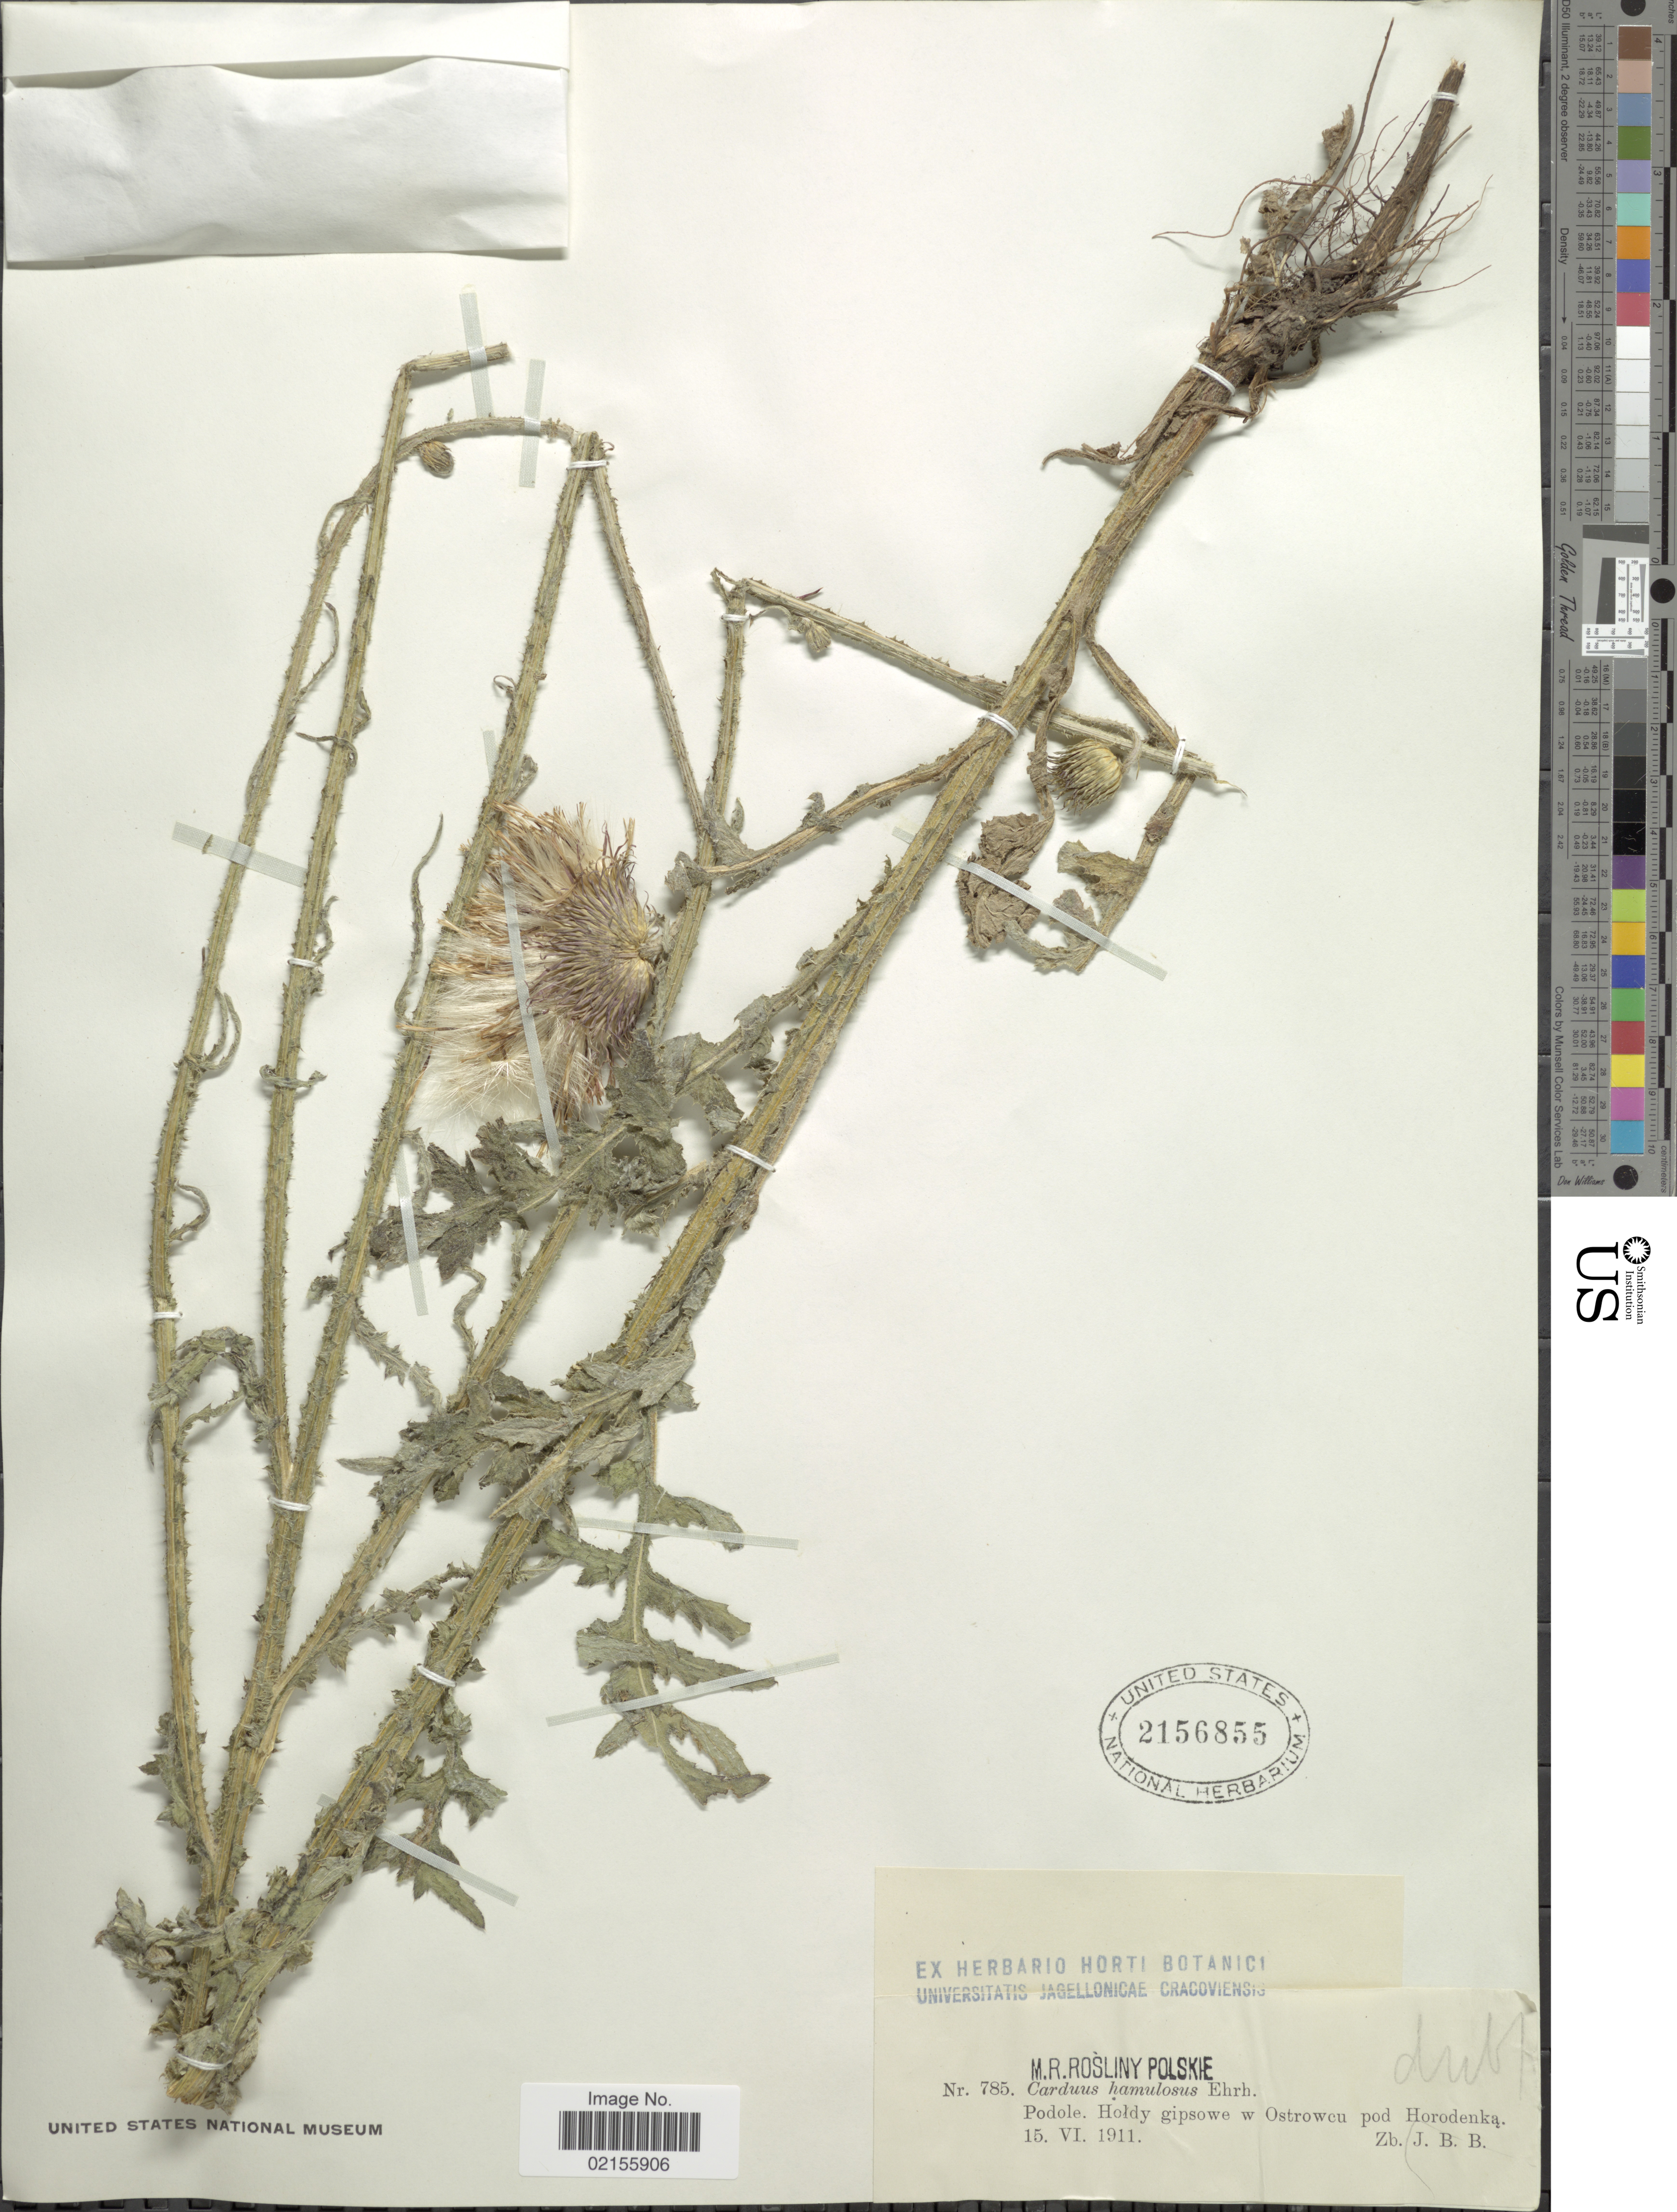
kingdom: Plantae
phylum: Tracheophyta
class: Magnoliopsida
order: Asterales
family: Asteraceae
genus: Carduus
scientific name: Carduus hamulosus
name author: Ehrh.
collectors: J. B. B.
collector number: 785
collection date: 1911-06-15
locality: Podole. Holdy gipsowe w Ostrowcu pod Horodenka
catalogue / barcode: US 2156855